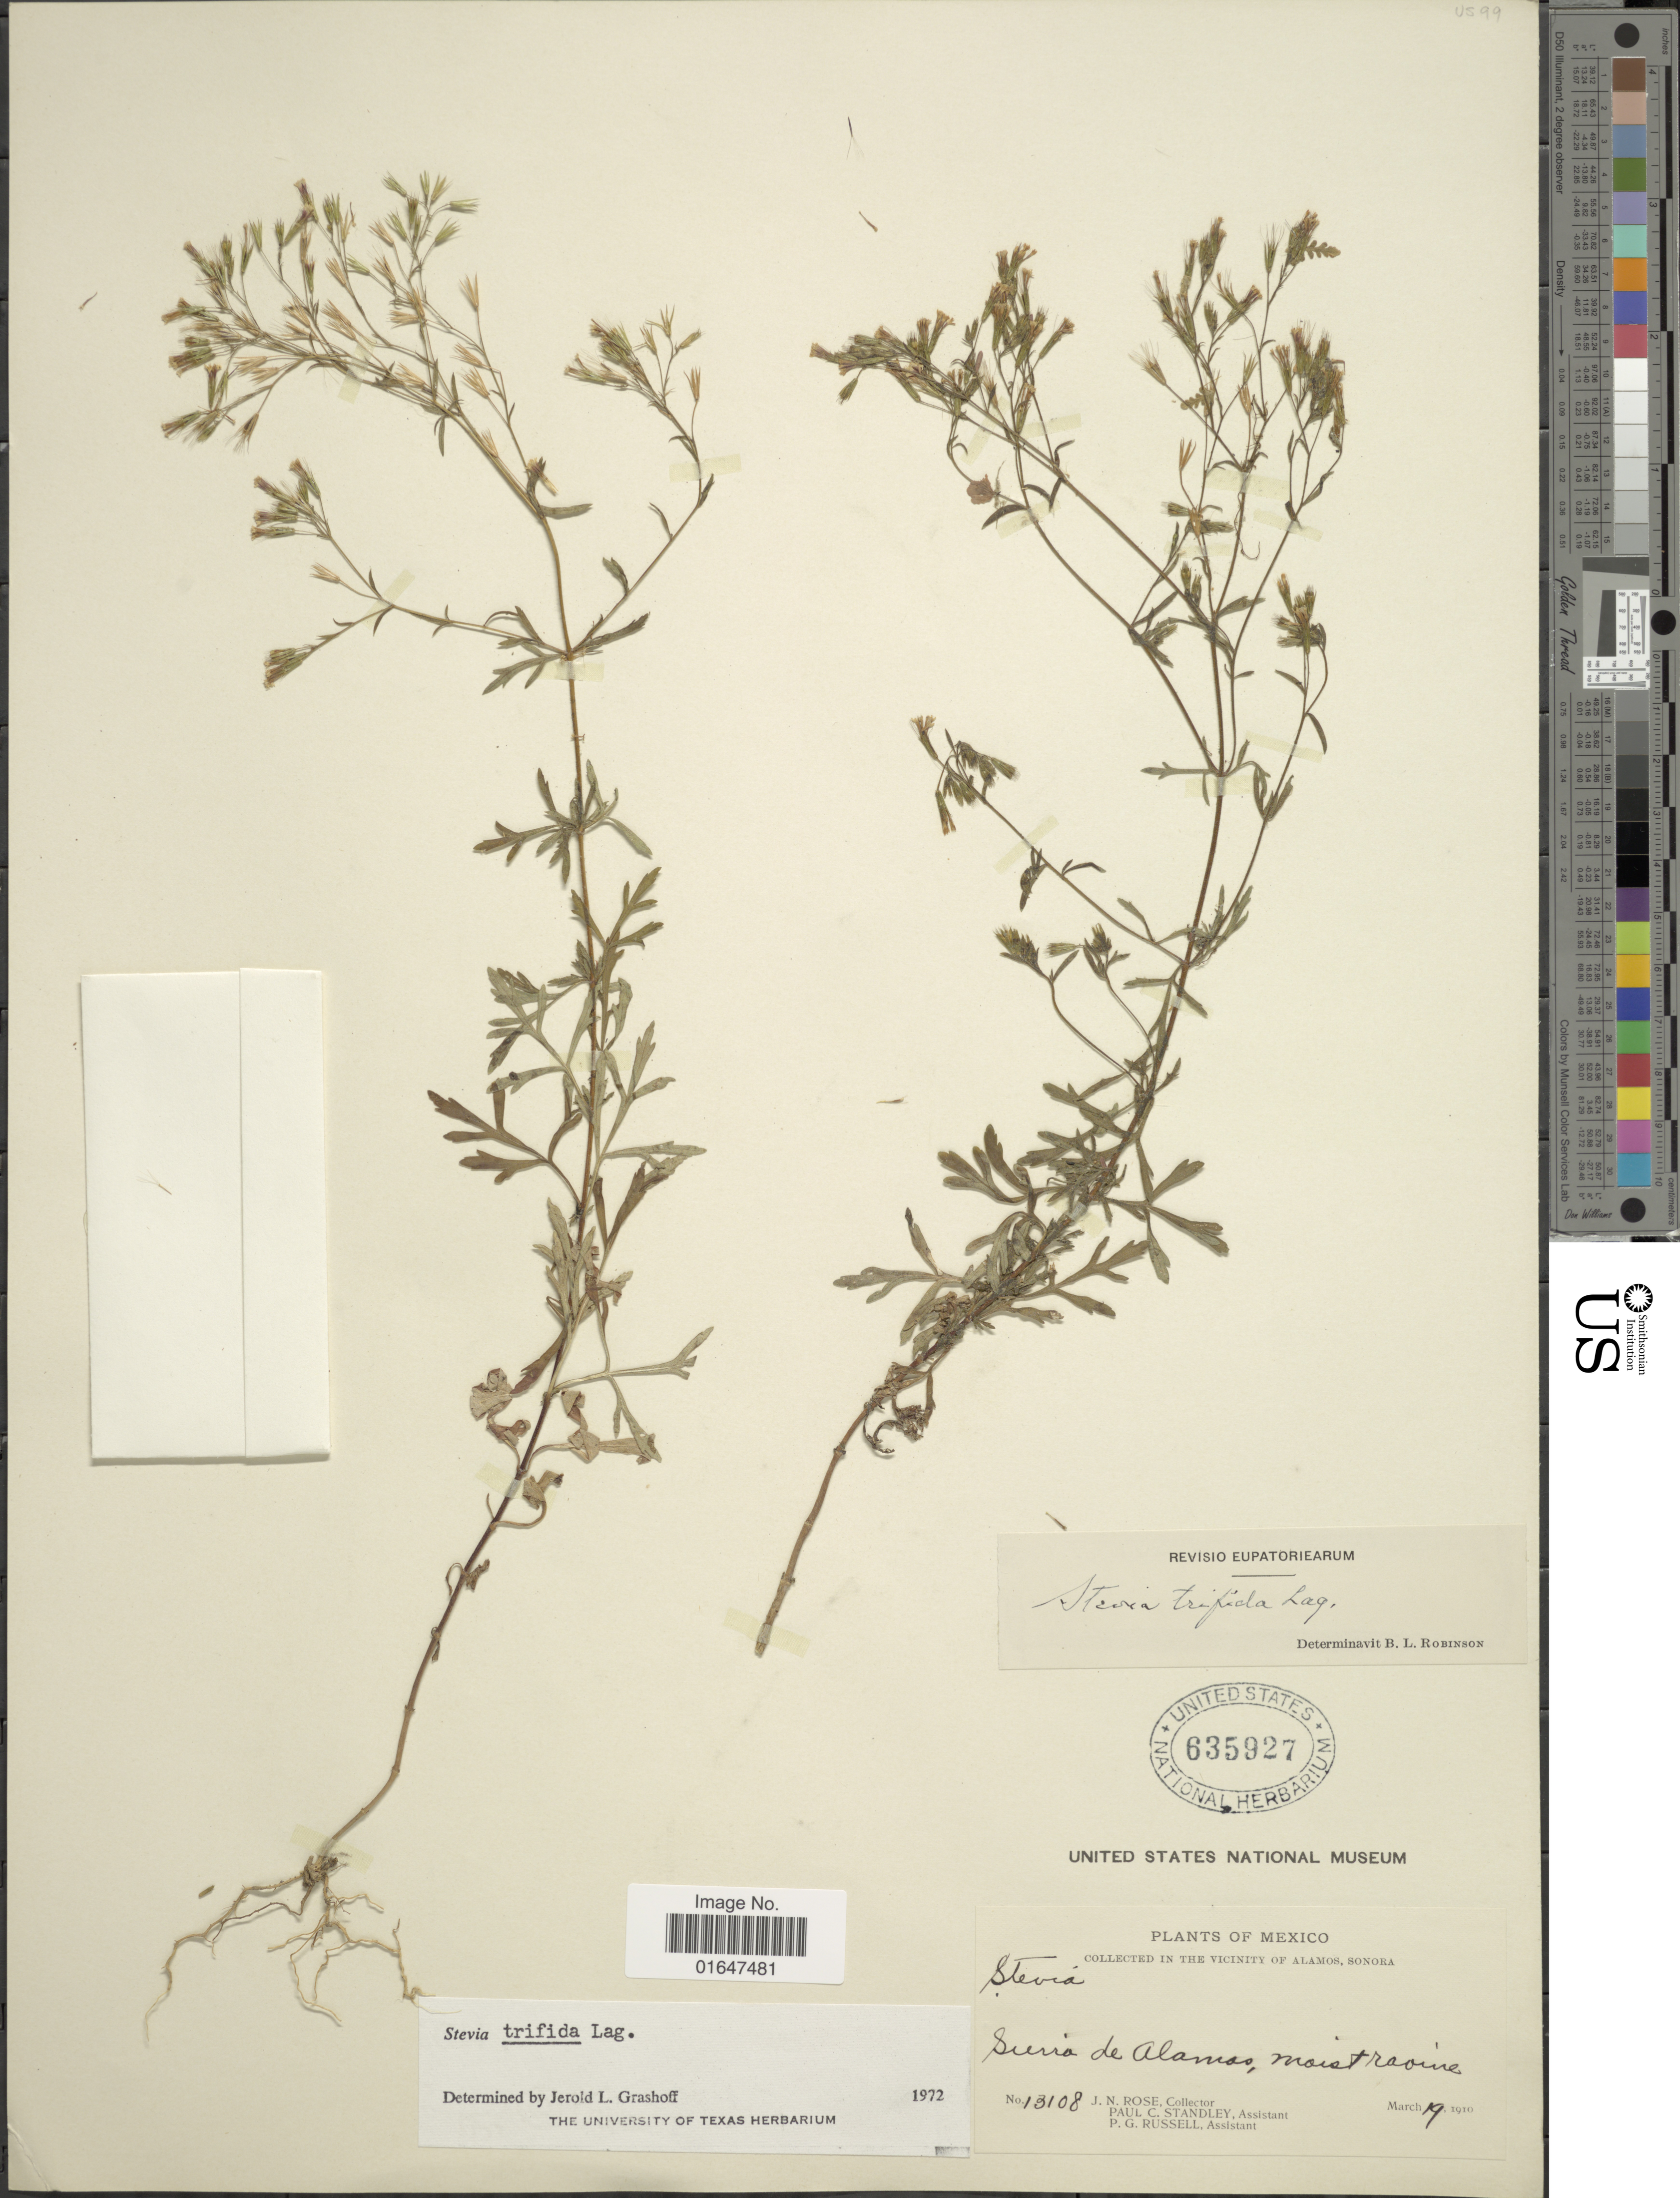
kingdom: Plantae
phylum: Tracheophyta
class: Magnoliopsida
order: Asterales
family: Asteraceae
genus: Stevia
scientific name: Stevia trifida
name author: Lag.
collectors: J. N. Rose, P. C. Standley & P. G. Russell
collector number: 13108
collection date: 1910-03-19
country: Mexico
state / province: Sonora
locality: Vicinity of Alamos, Sierra de Alamos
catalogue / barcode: US 635927